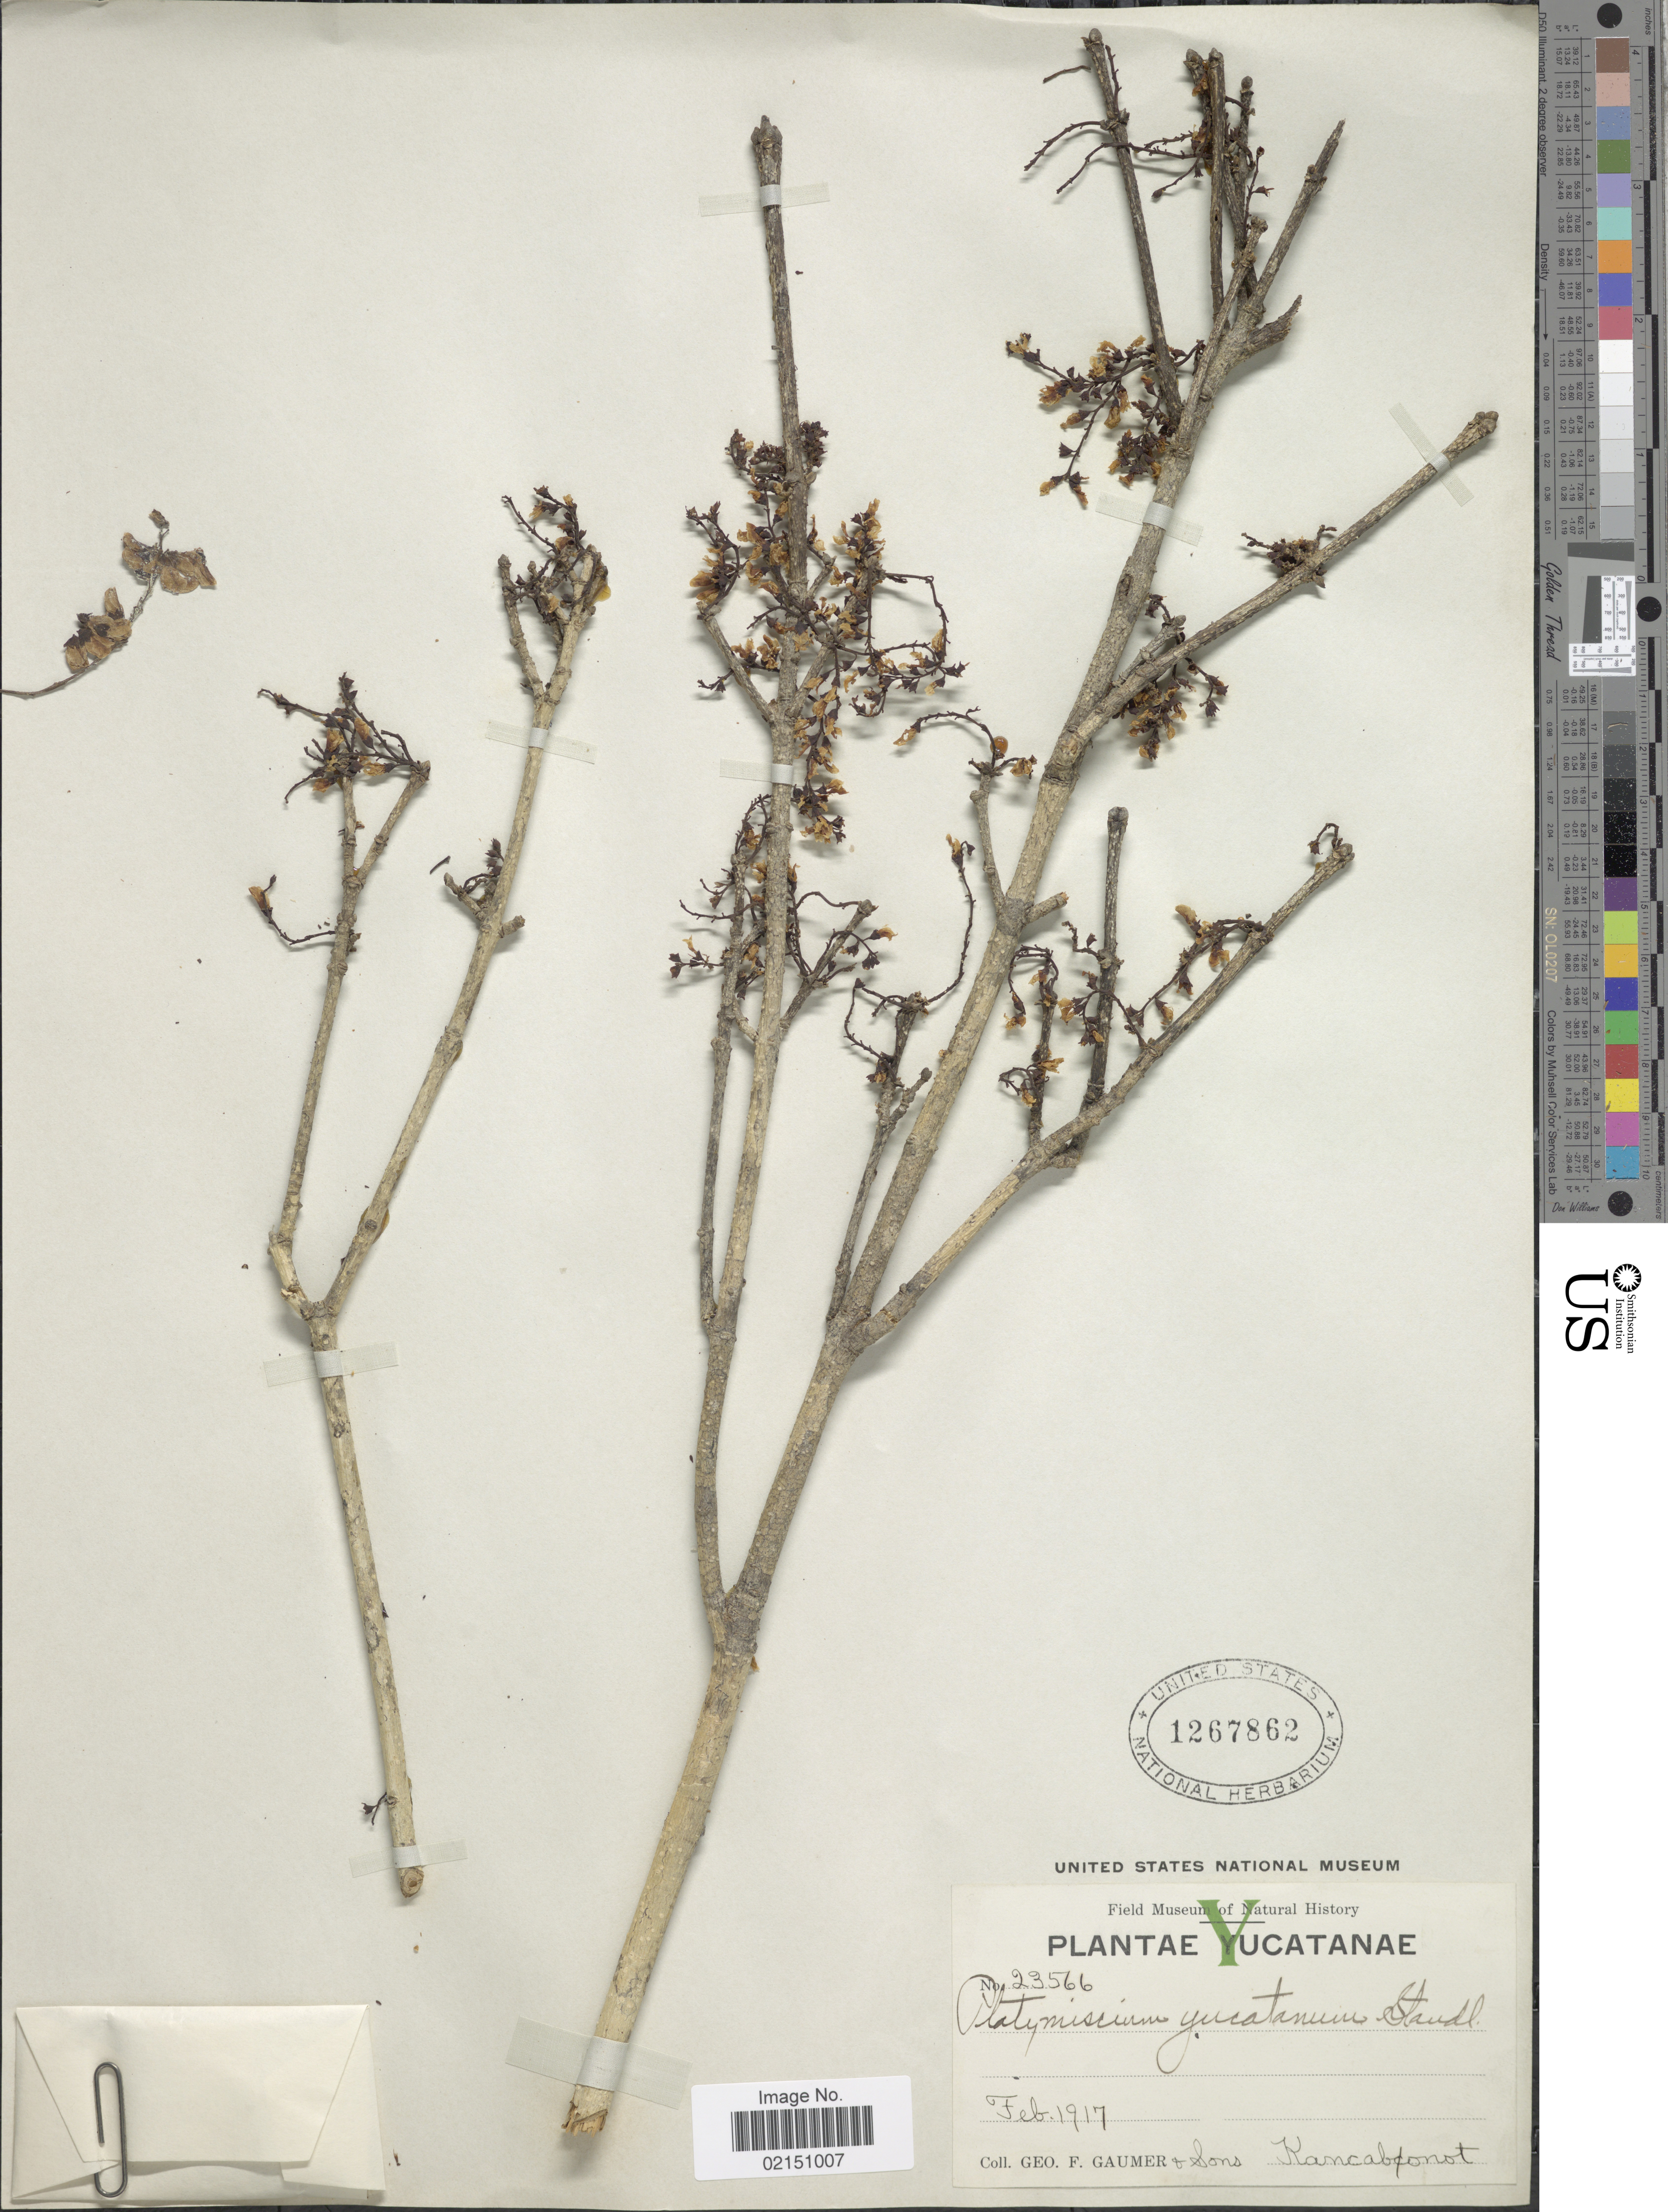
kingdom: Plantae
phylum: Tracheophyta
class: Magnoliopsida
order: Fabales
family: Fabaceae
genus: Platymiscium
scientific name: Platymiscium yucatanum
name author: Standl.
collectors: G. F. Gaumer & & Sons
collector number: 23566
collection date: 1917-02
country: Mexico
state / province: Yucatán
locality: Yucatanae, Kancabonot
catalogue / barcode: US 1267862